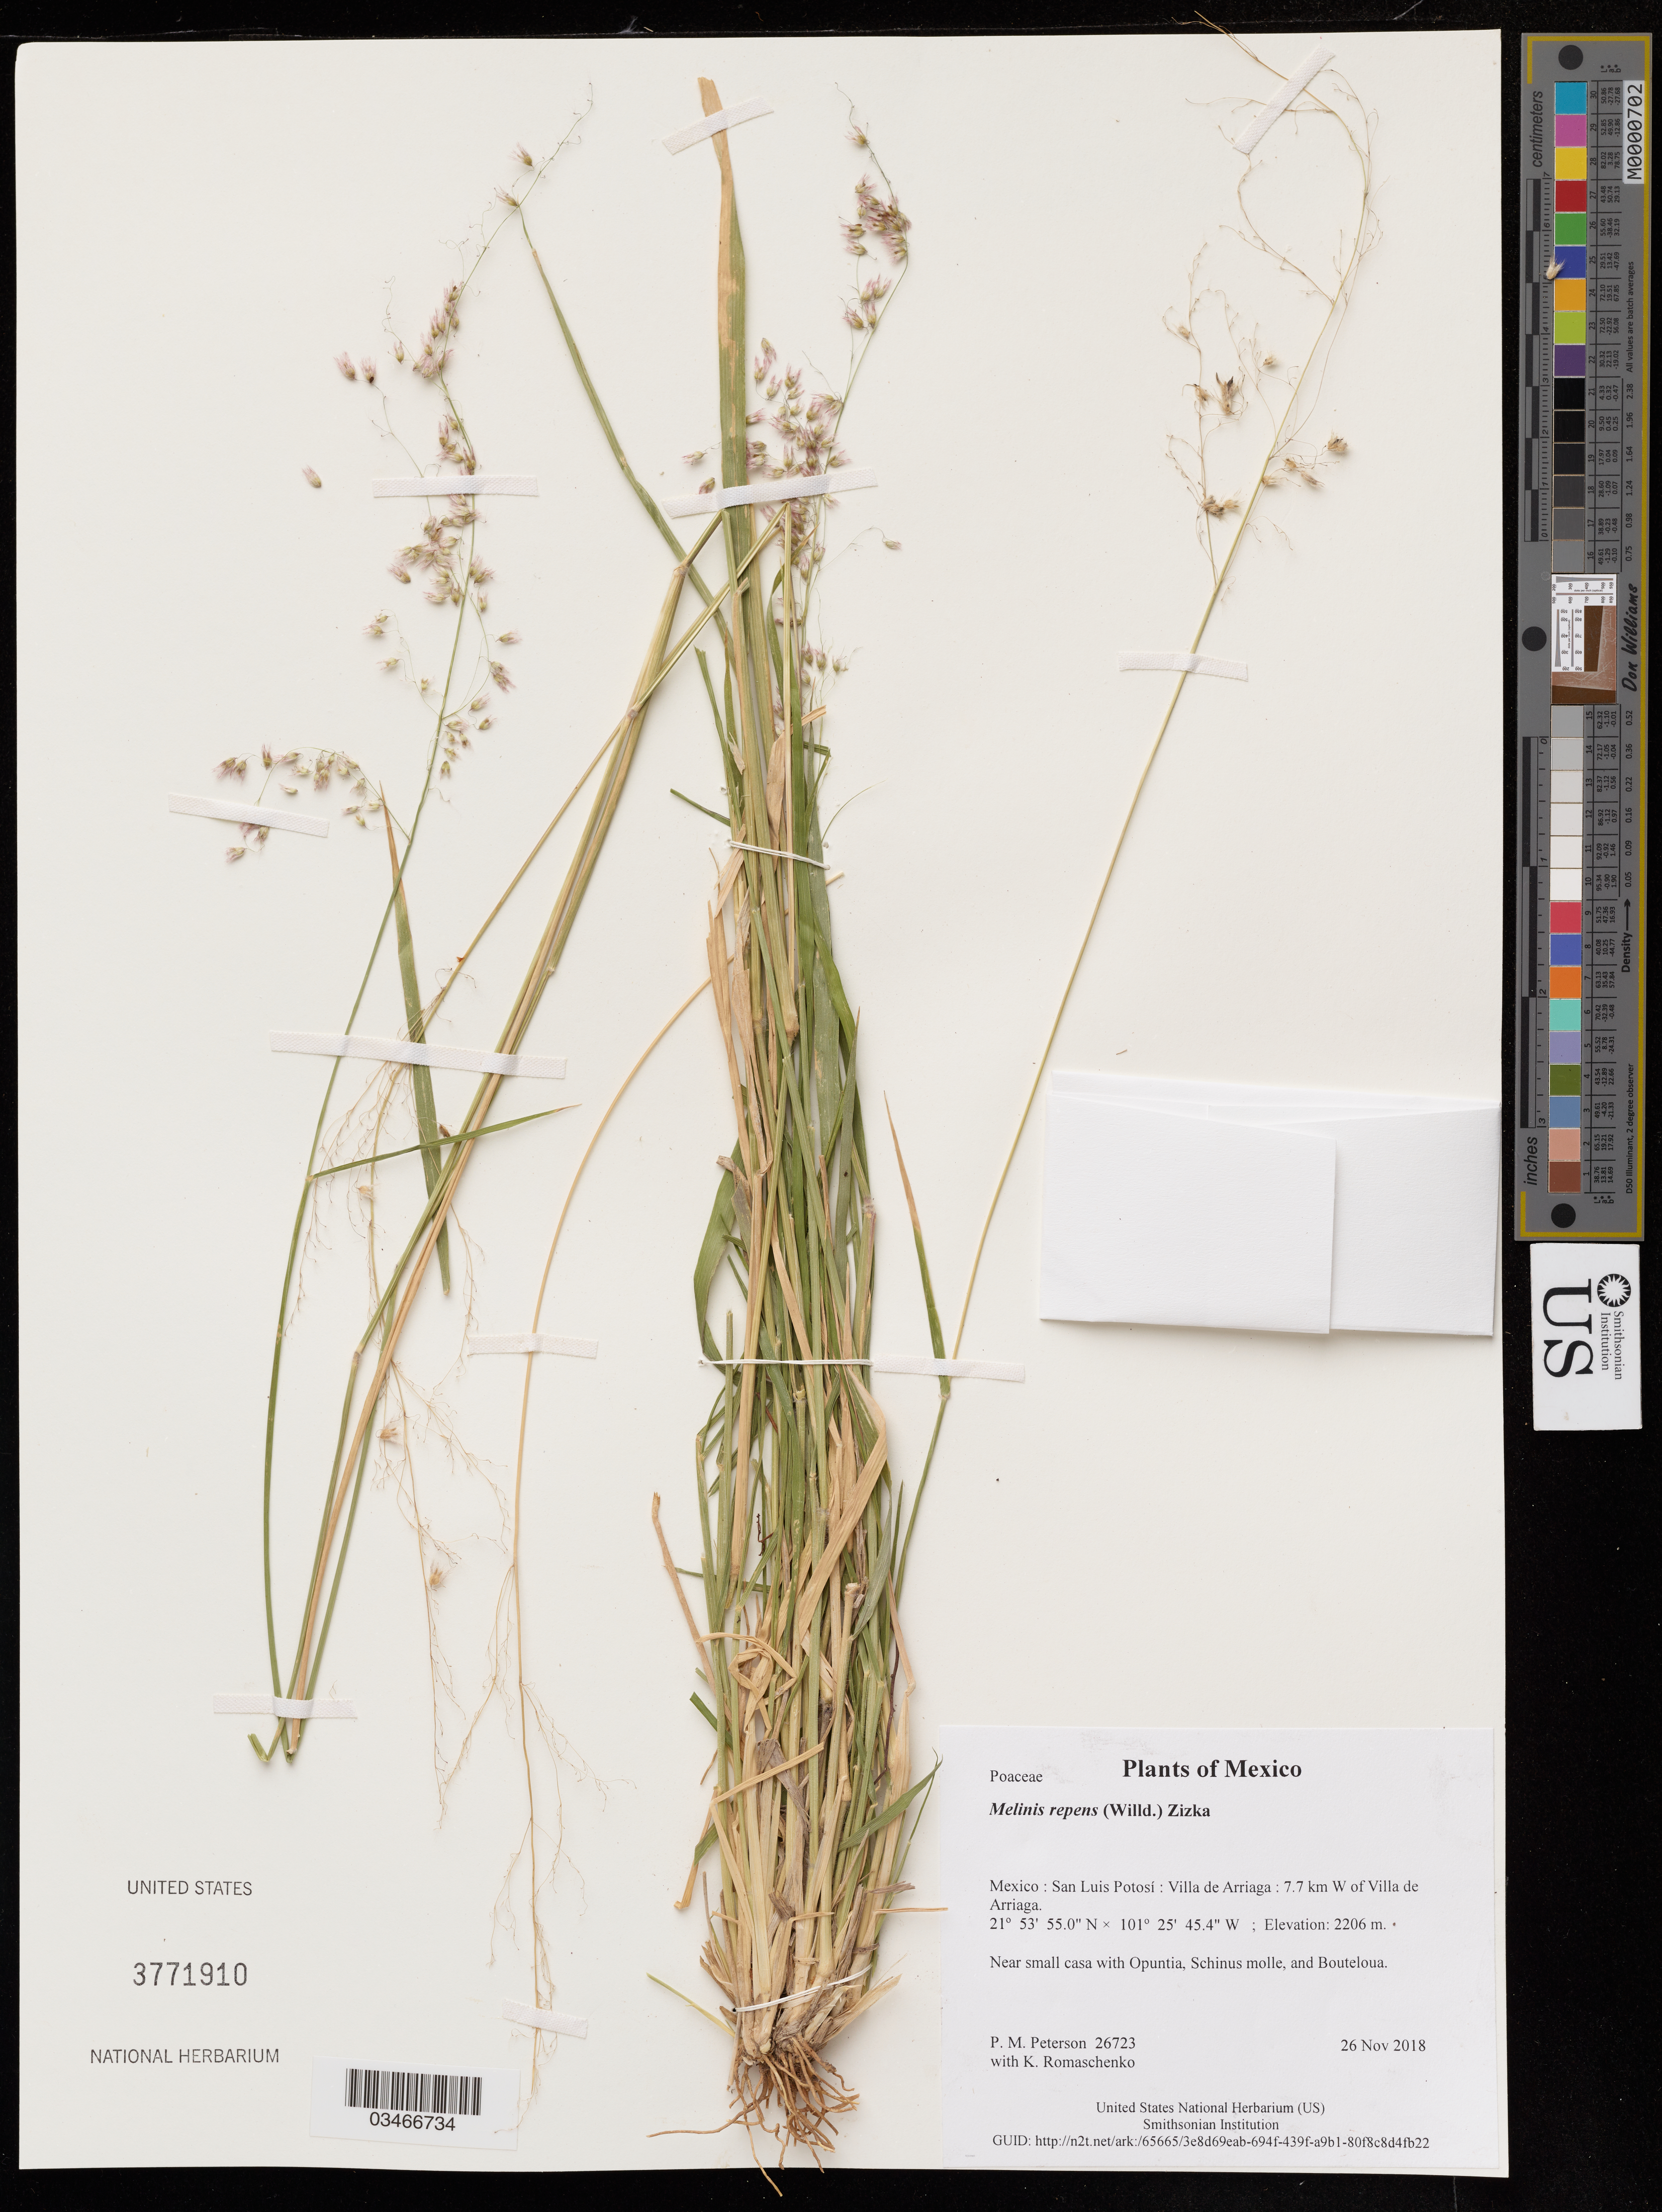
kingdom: Plantae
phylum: Tracheophyta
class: Liliopsida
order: Poales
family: Poaceae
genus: Melinis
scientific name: Melinis repens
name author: (Willd.) Zizka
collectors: P. M. Peterson & K. Romaschenko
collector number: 26723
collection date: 2018-11-26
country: Mexico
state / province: San Luis Potosí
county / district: Villa de Arriaga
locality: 7.7 km W of Villa de Arriaga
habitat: Near small casa with Opuntia, Schinus molle, and Bouteloua.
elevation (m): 2206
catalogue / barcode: US 3771910